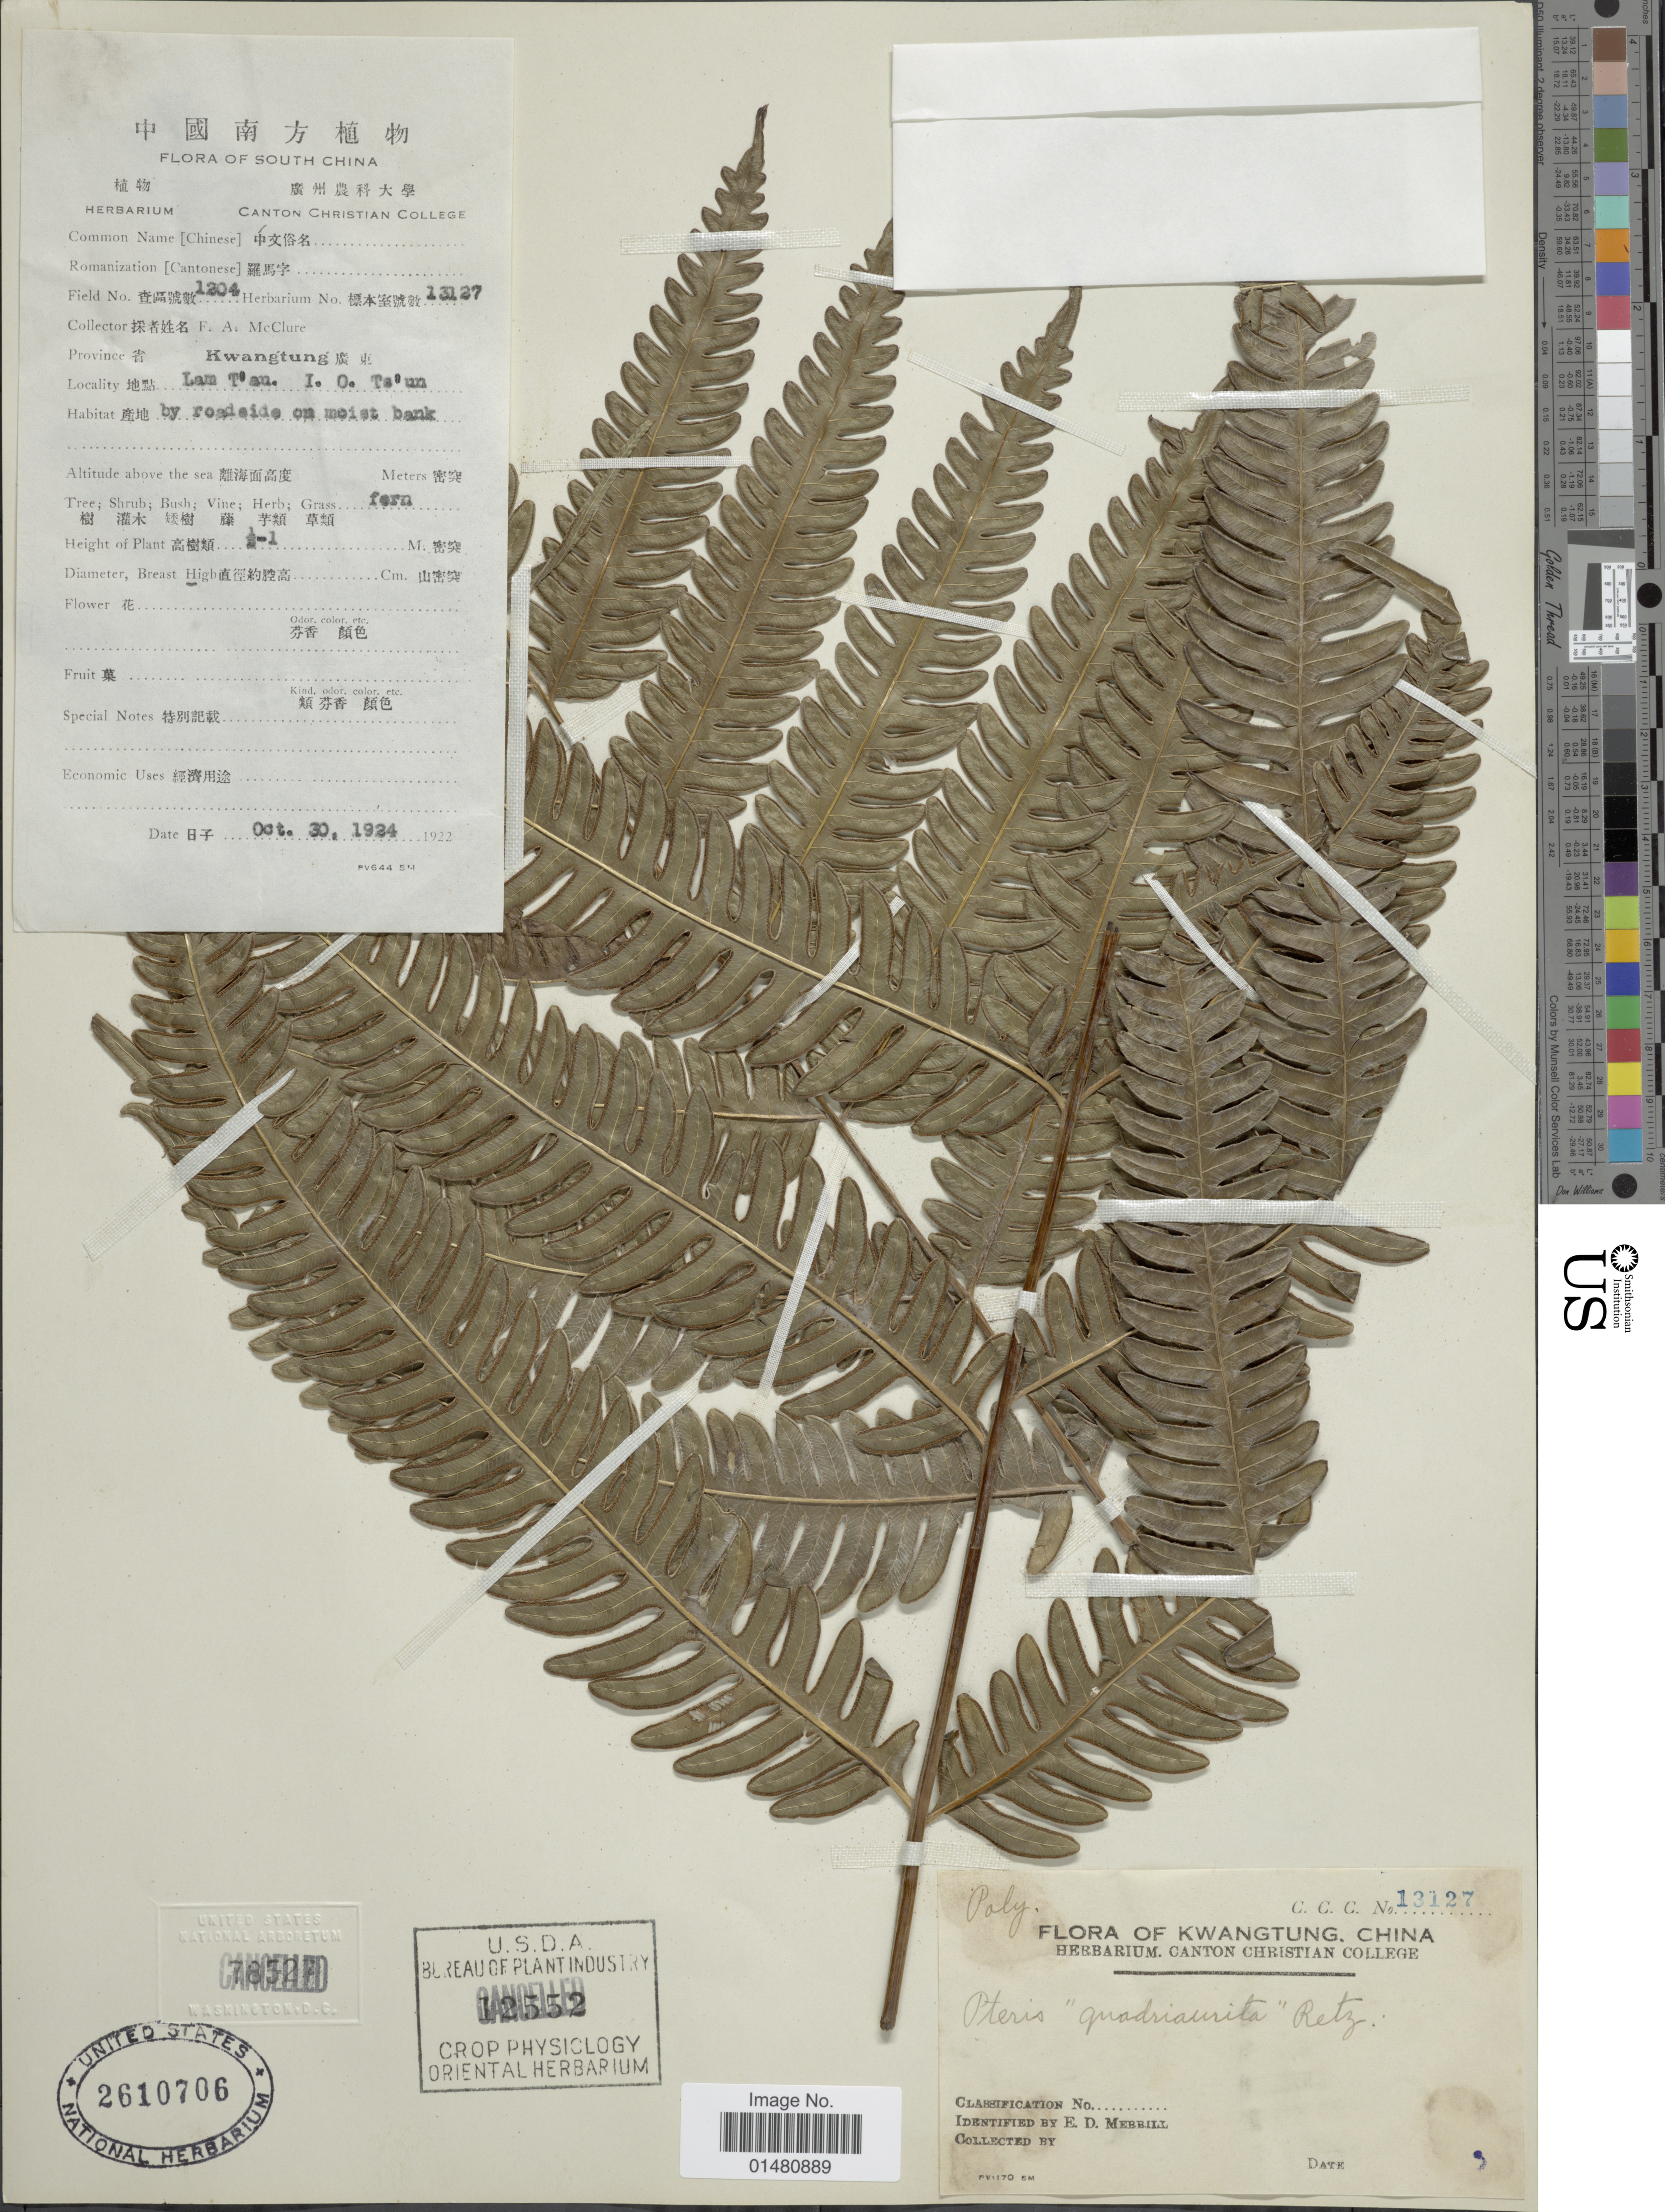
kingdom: Plantae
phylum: Tracheophyta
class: Polypodiopsida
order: Polypodiales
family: Pteridaceae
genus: Pteris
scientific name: Pteris quadriaurita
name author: Retz.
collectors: F. A. McClure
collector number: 1204/13127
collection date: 1924-10-30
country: China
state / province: Guangdong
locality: South China, Province Kwangtung, Lam T'an I. O. Ta'un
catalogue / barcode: US 2610706